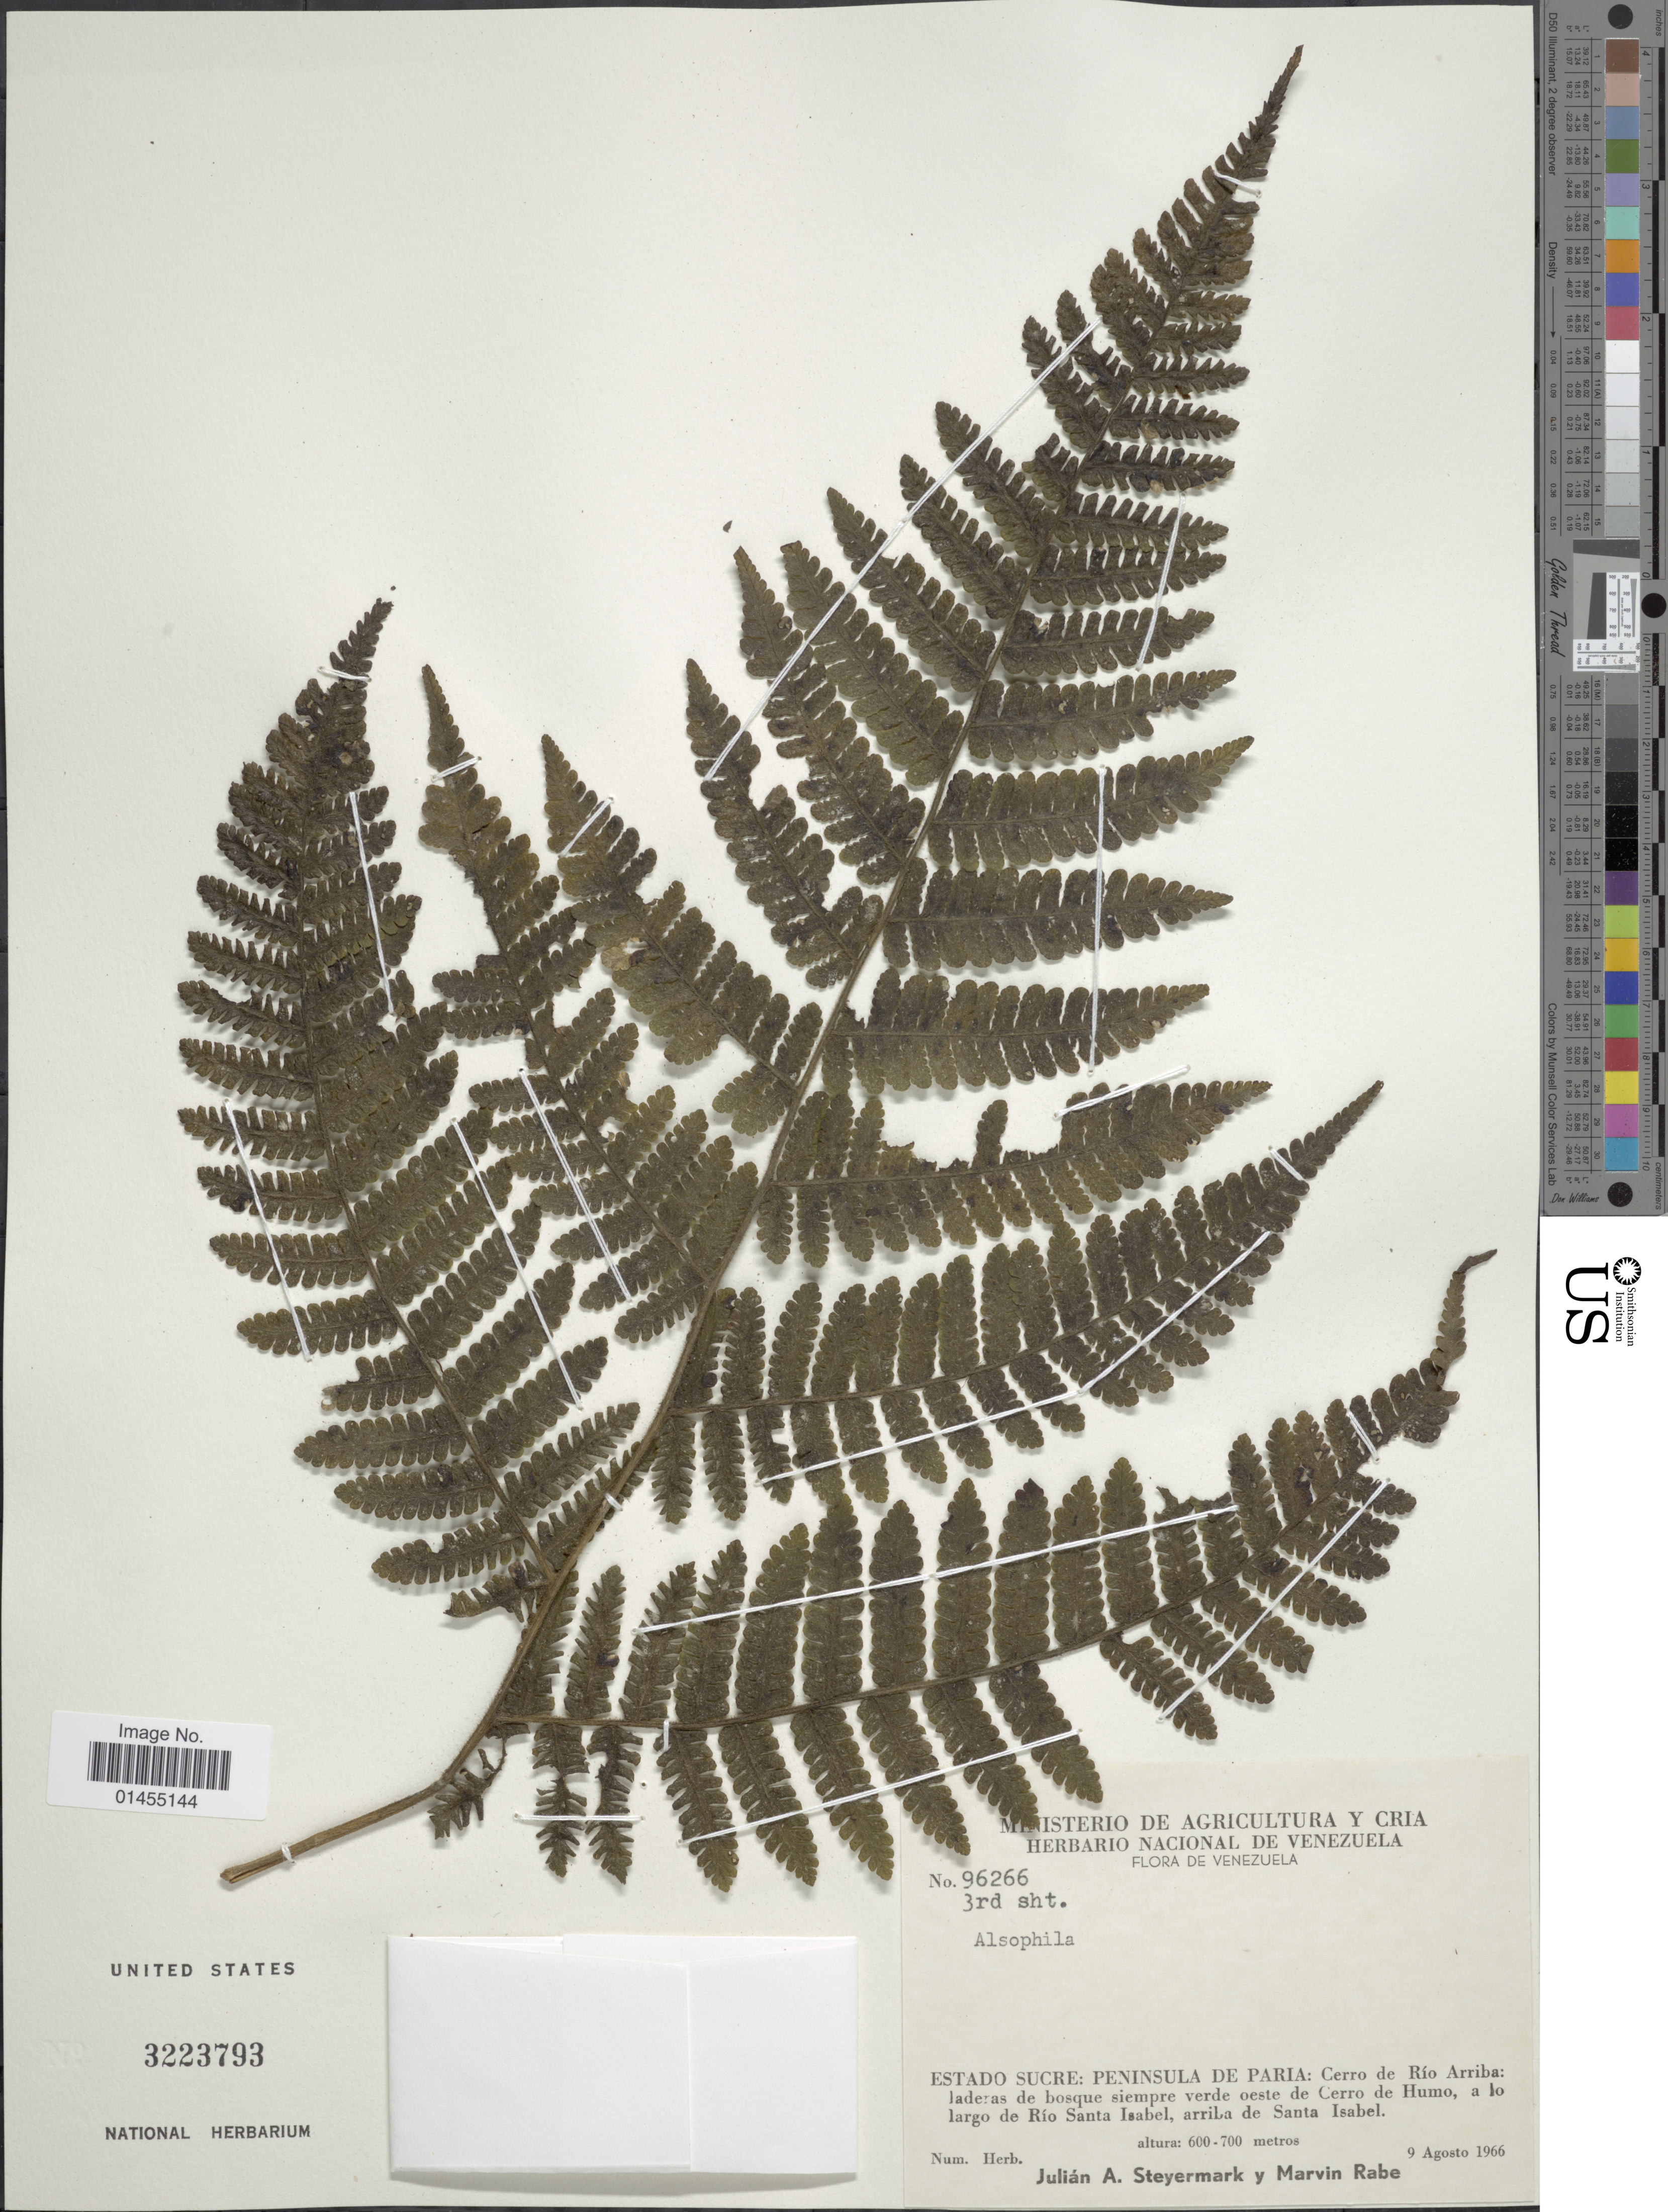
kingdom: Plantae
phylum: Tracheophyta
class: Polypodiopsida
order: Cyatheales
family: Cyatheaceae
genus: Alsophila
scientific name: Alsophila sp.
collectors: J. Steyermark & M. Rabe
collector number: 96266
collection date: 1966-08-09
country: Venezuela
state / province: Sucre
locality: Flora de Venezuela, estado Sucre Peninsula de Paria; Cerro de Rio Arriba; Jaderas de bosque siempre verde oeste de Cerro de Humo, a lo largo de Rio Santa Isabel, aribba de Santa Isabel.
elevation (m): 600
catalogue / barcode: US 3223793